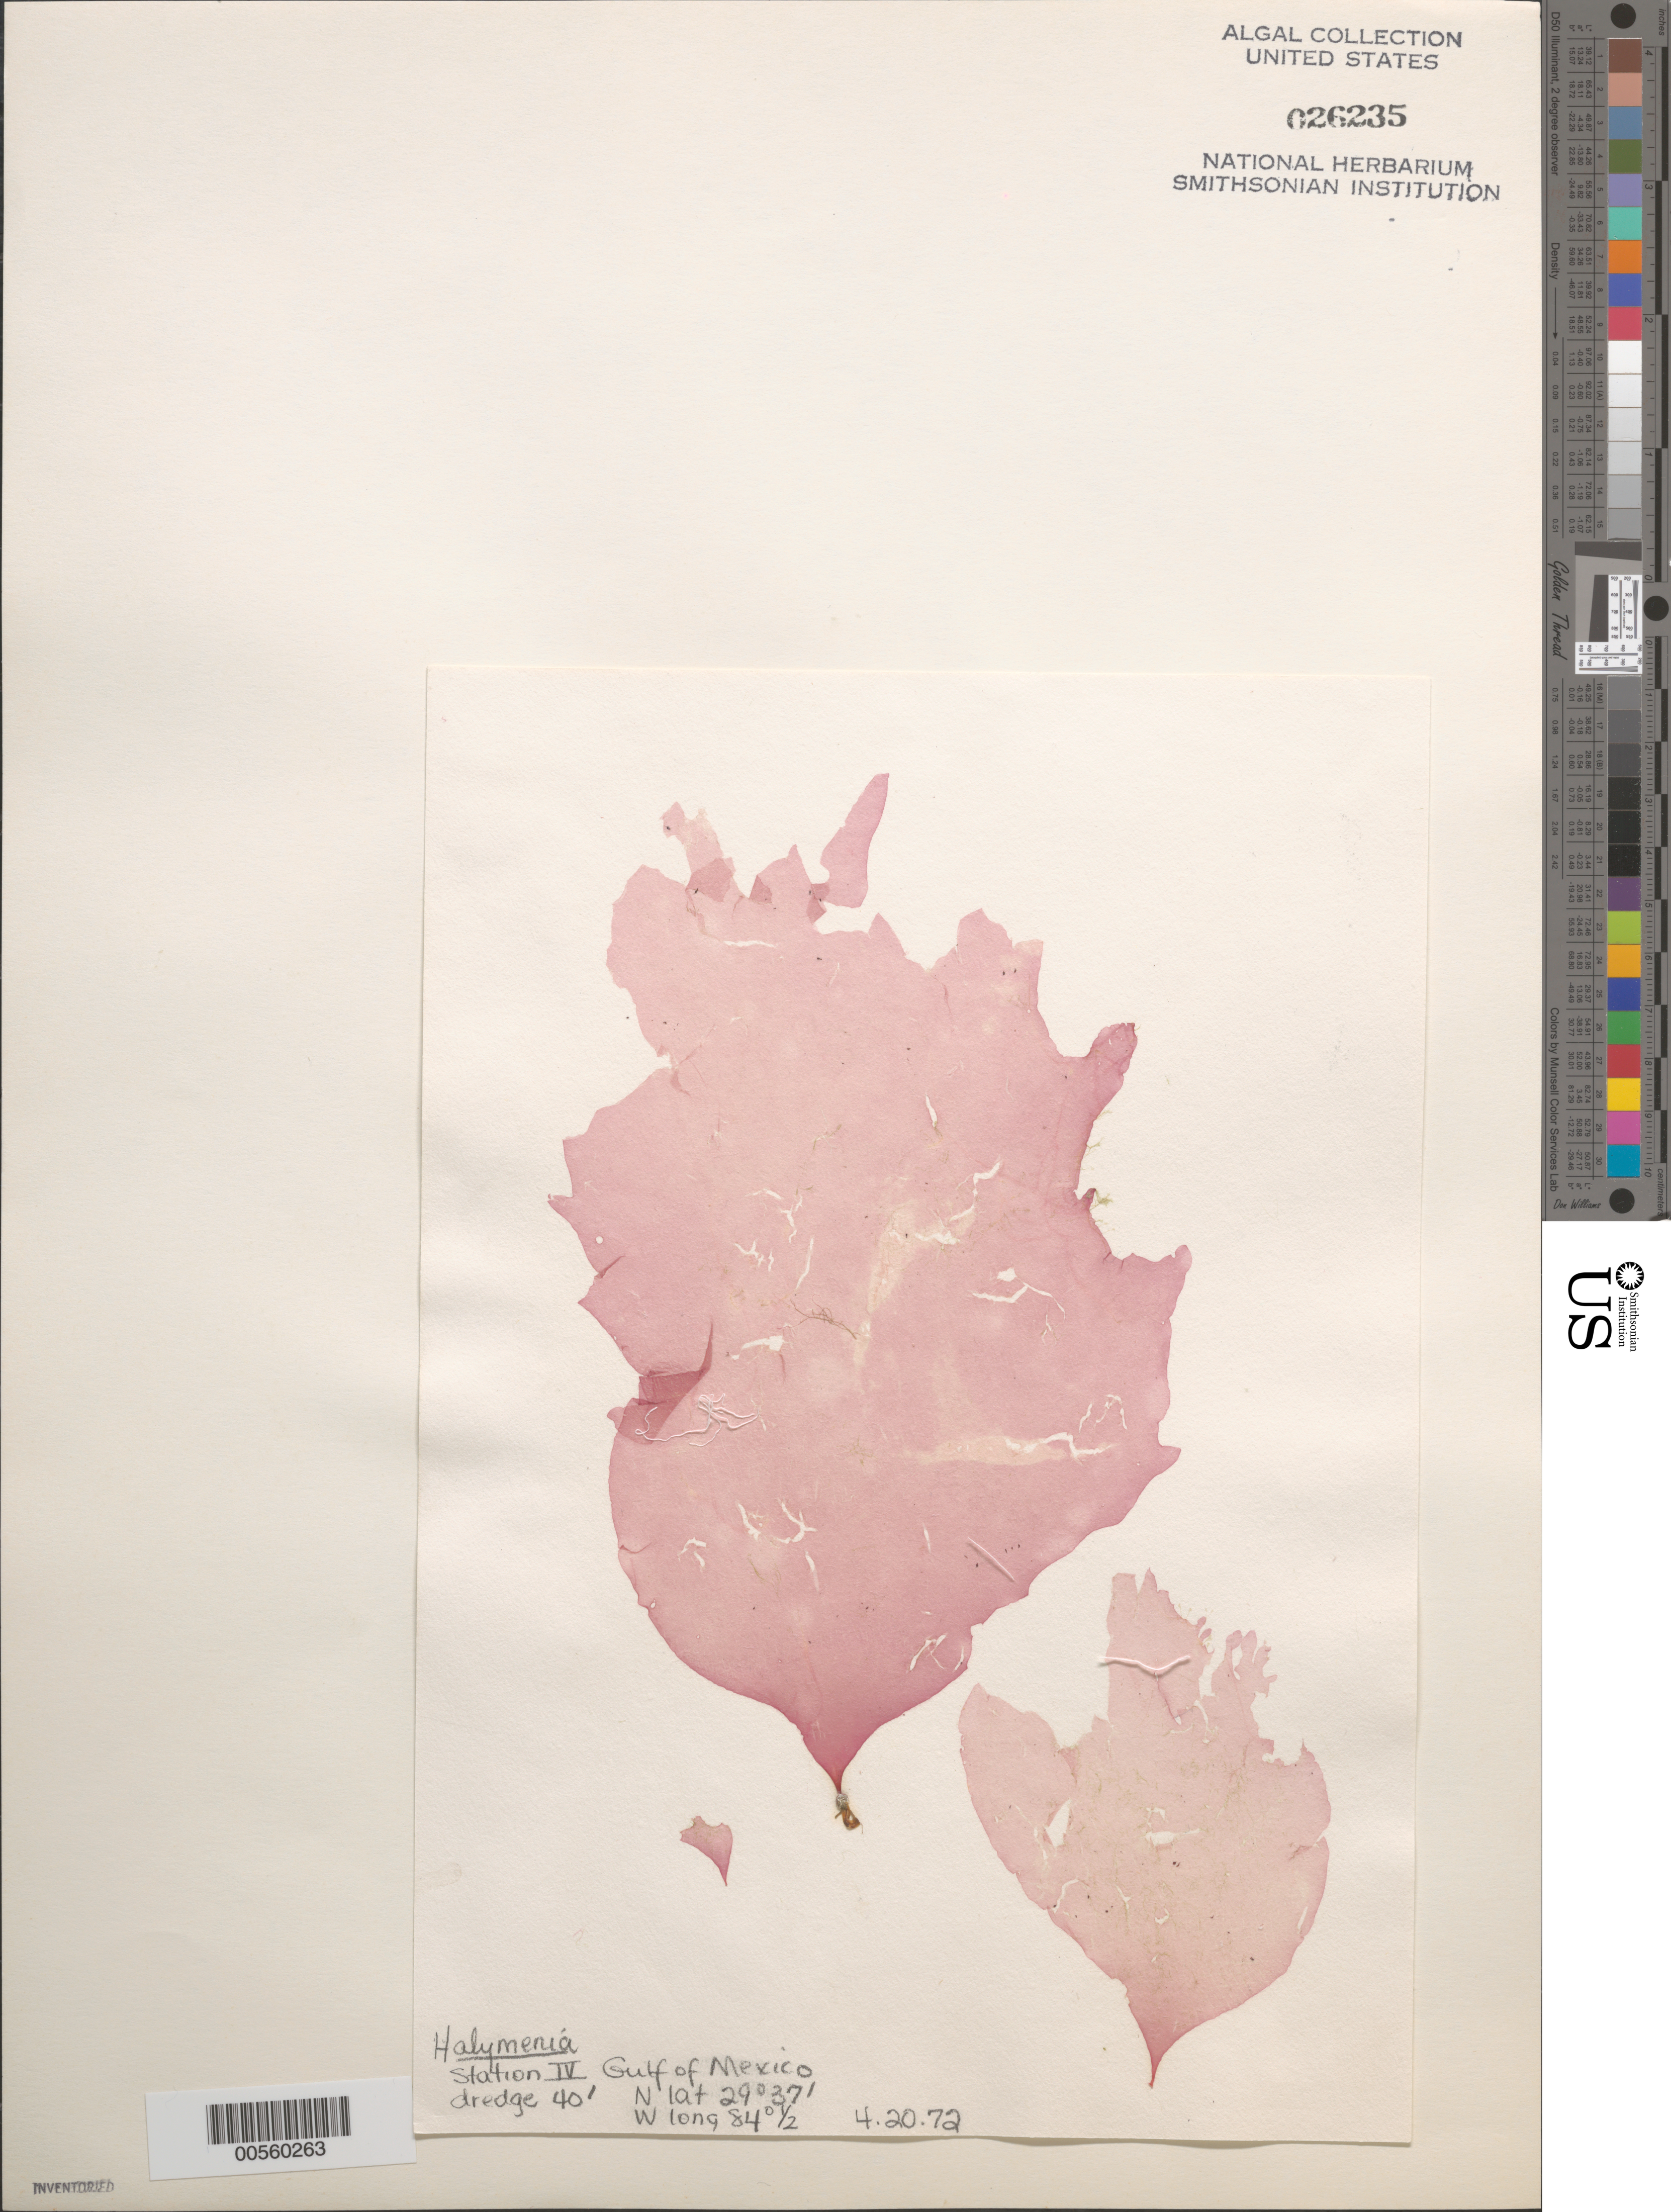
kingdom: Plantae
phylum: Rhodophyta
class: Florideophyceae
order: Halymeniales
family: Halymeniaceae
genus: Halymenia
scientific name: Halymenia sp.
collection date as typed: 20 Apr 1972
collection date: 1972-04-20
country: United States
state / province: Florida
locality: Off Apalachee Bay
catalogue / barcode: US 26235